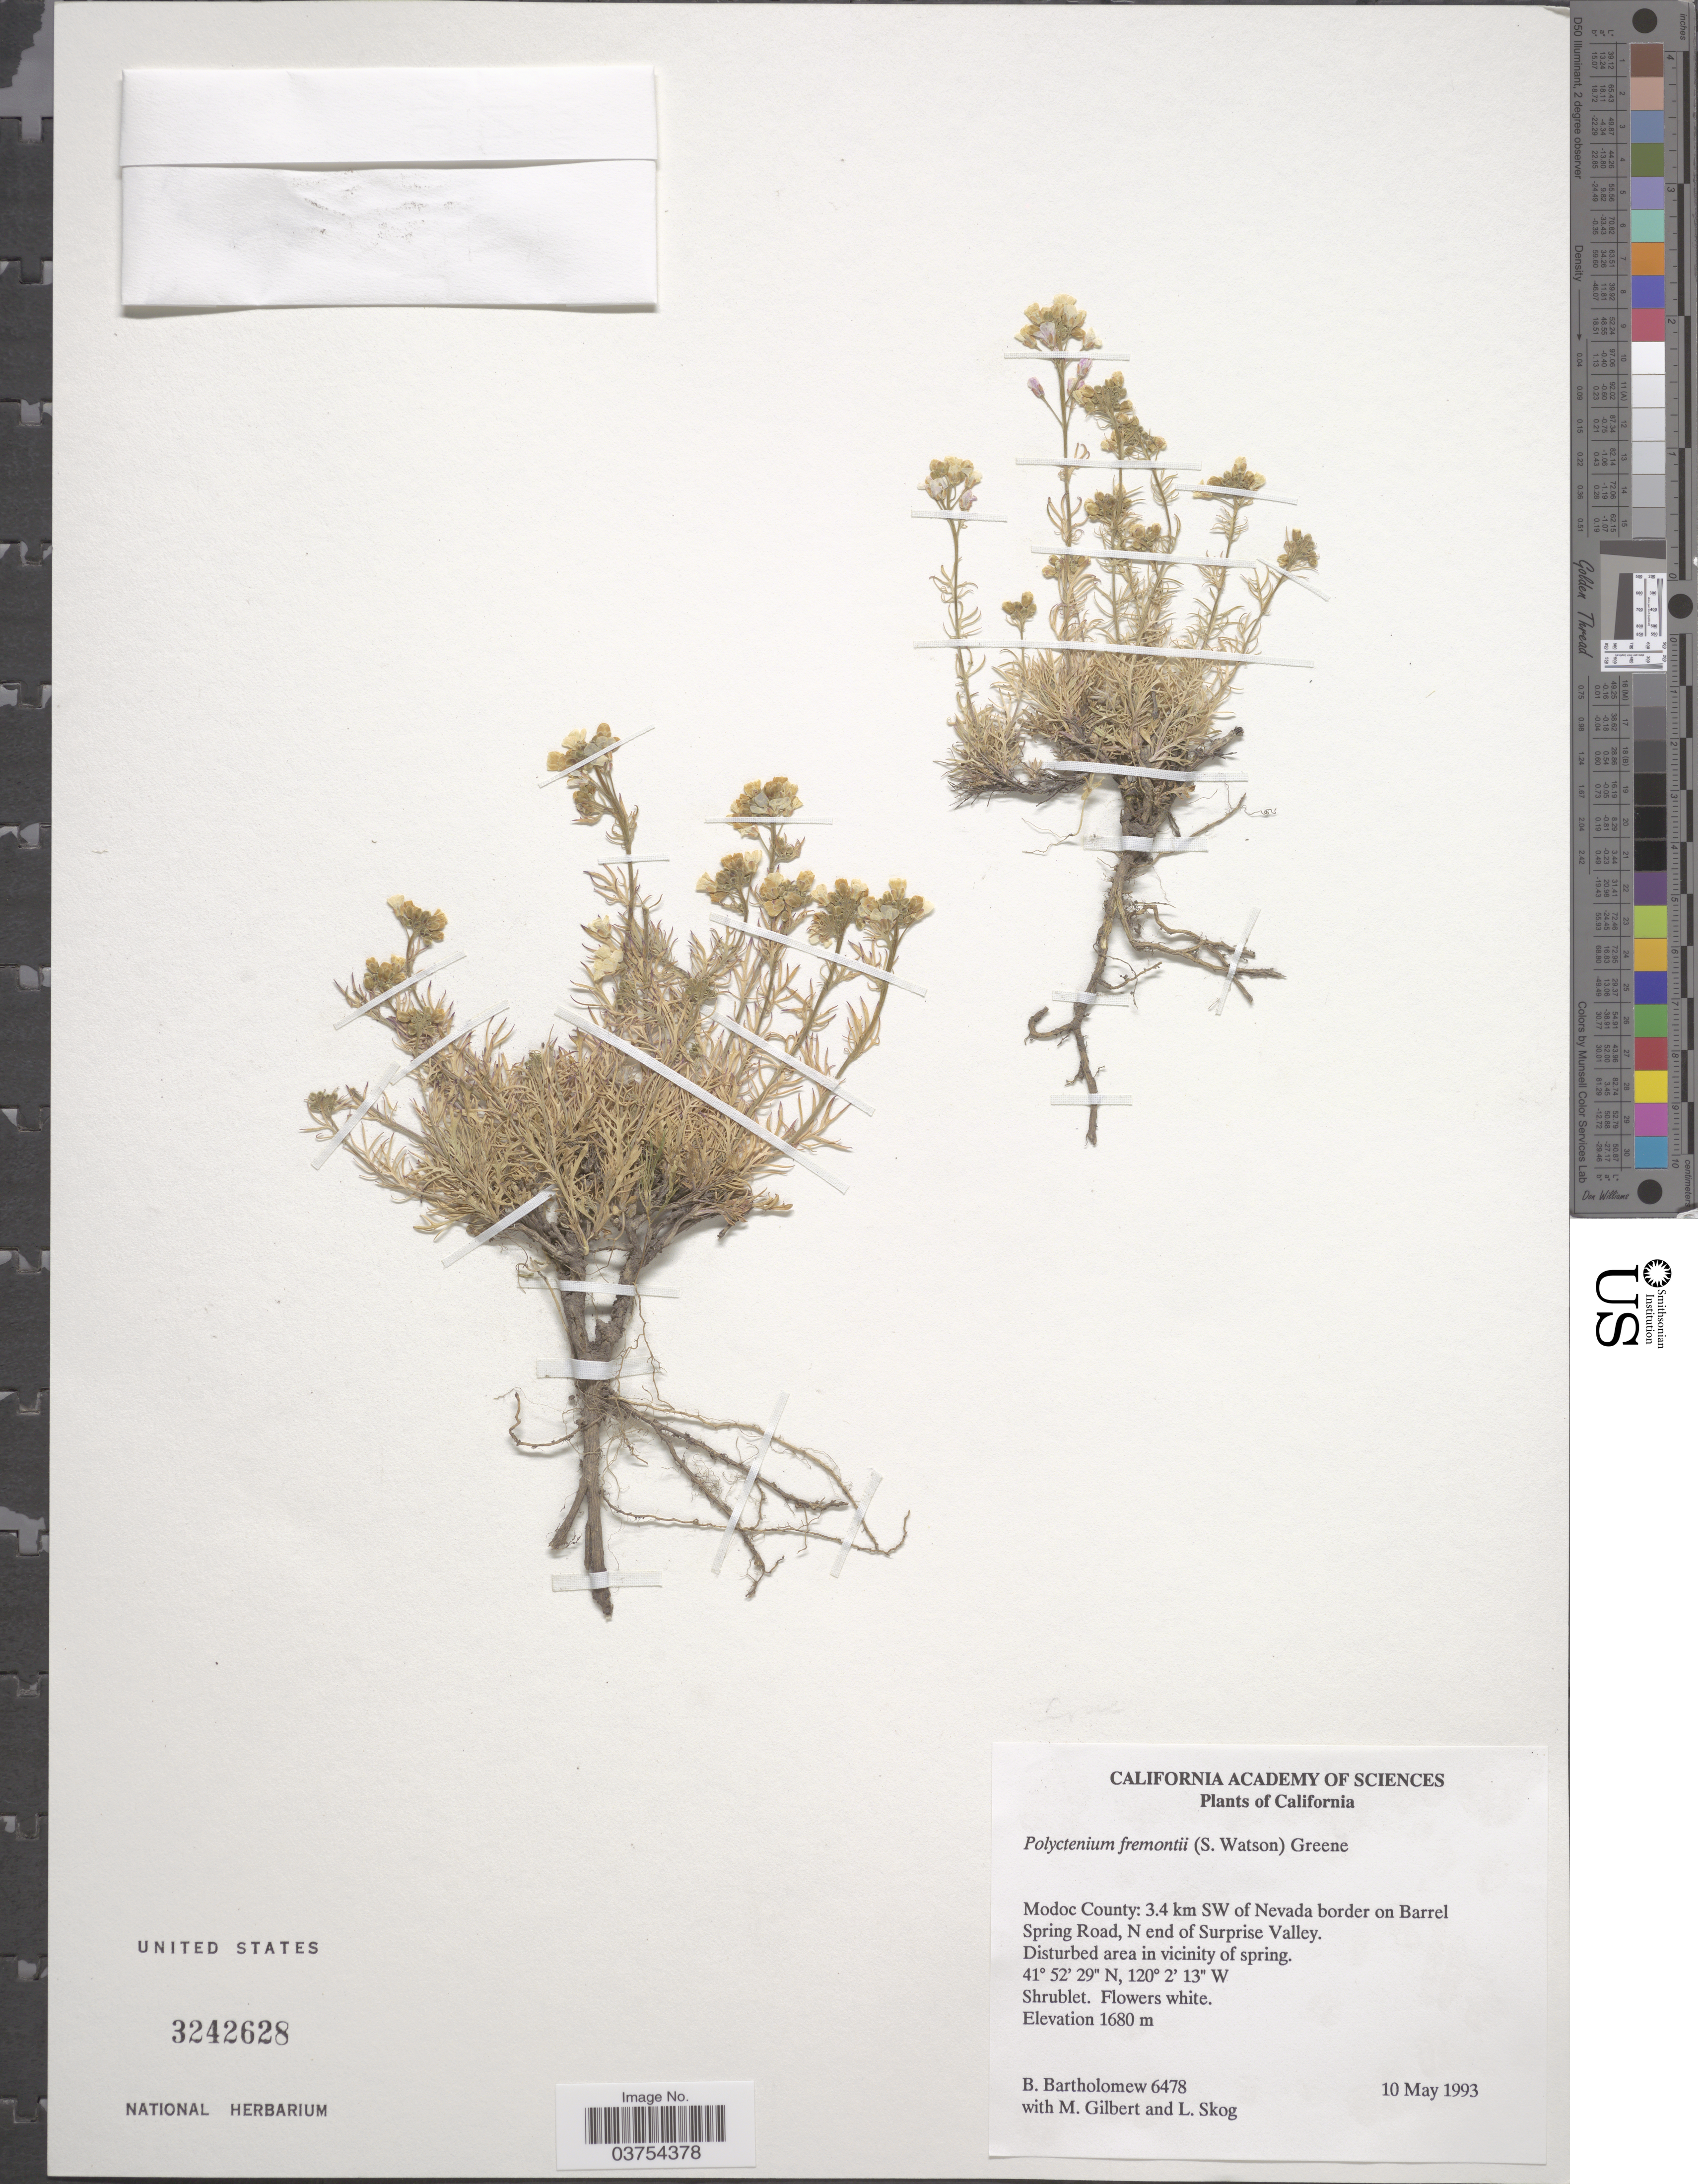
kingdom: Plantae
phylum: Tracheophyta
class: Magnoliopsida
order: Brassicales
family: Brassicaceae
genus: Smelowskia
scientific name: Smelowskia fremontii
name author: S. Watson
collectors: B. Bartholomew, M. Gilbert & L. E. Skog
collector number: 6478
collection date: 1993-05-10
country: United States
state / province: California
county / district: Modoc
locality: Modoc County: 3.4 km SW of Nevada border on Barrel Spring Road, N end of Suprise Valley. Disturbed area in vicinity of spring.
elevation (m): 1680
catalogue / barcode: US 3242628